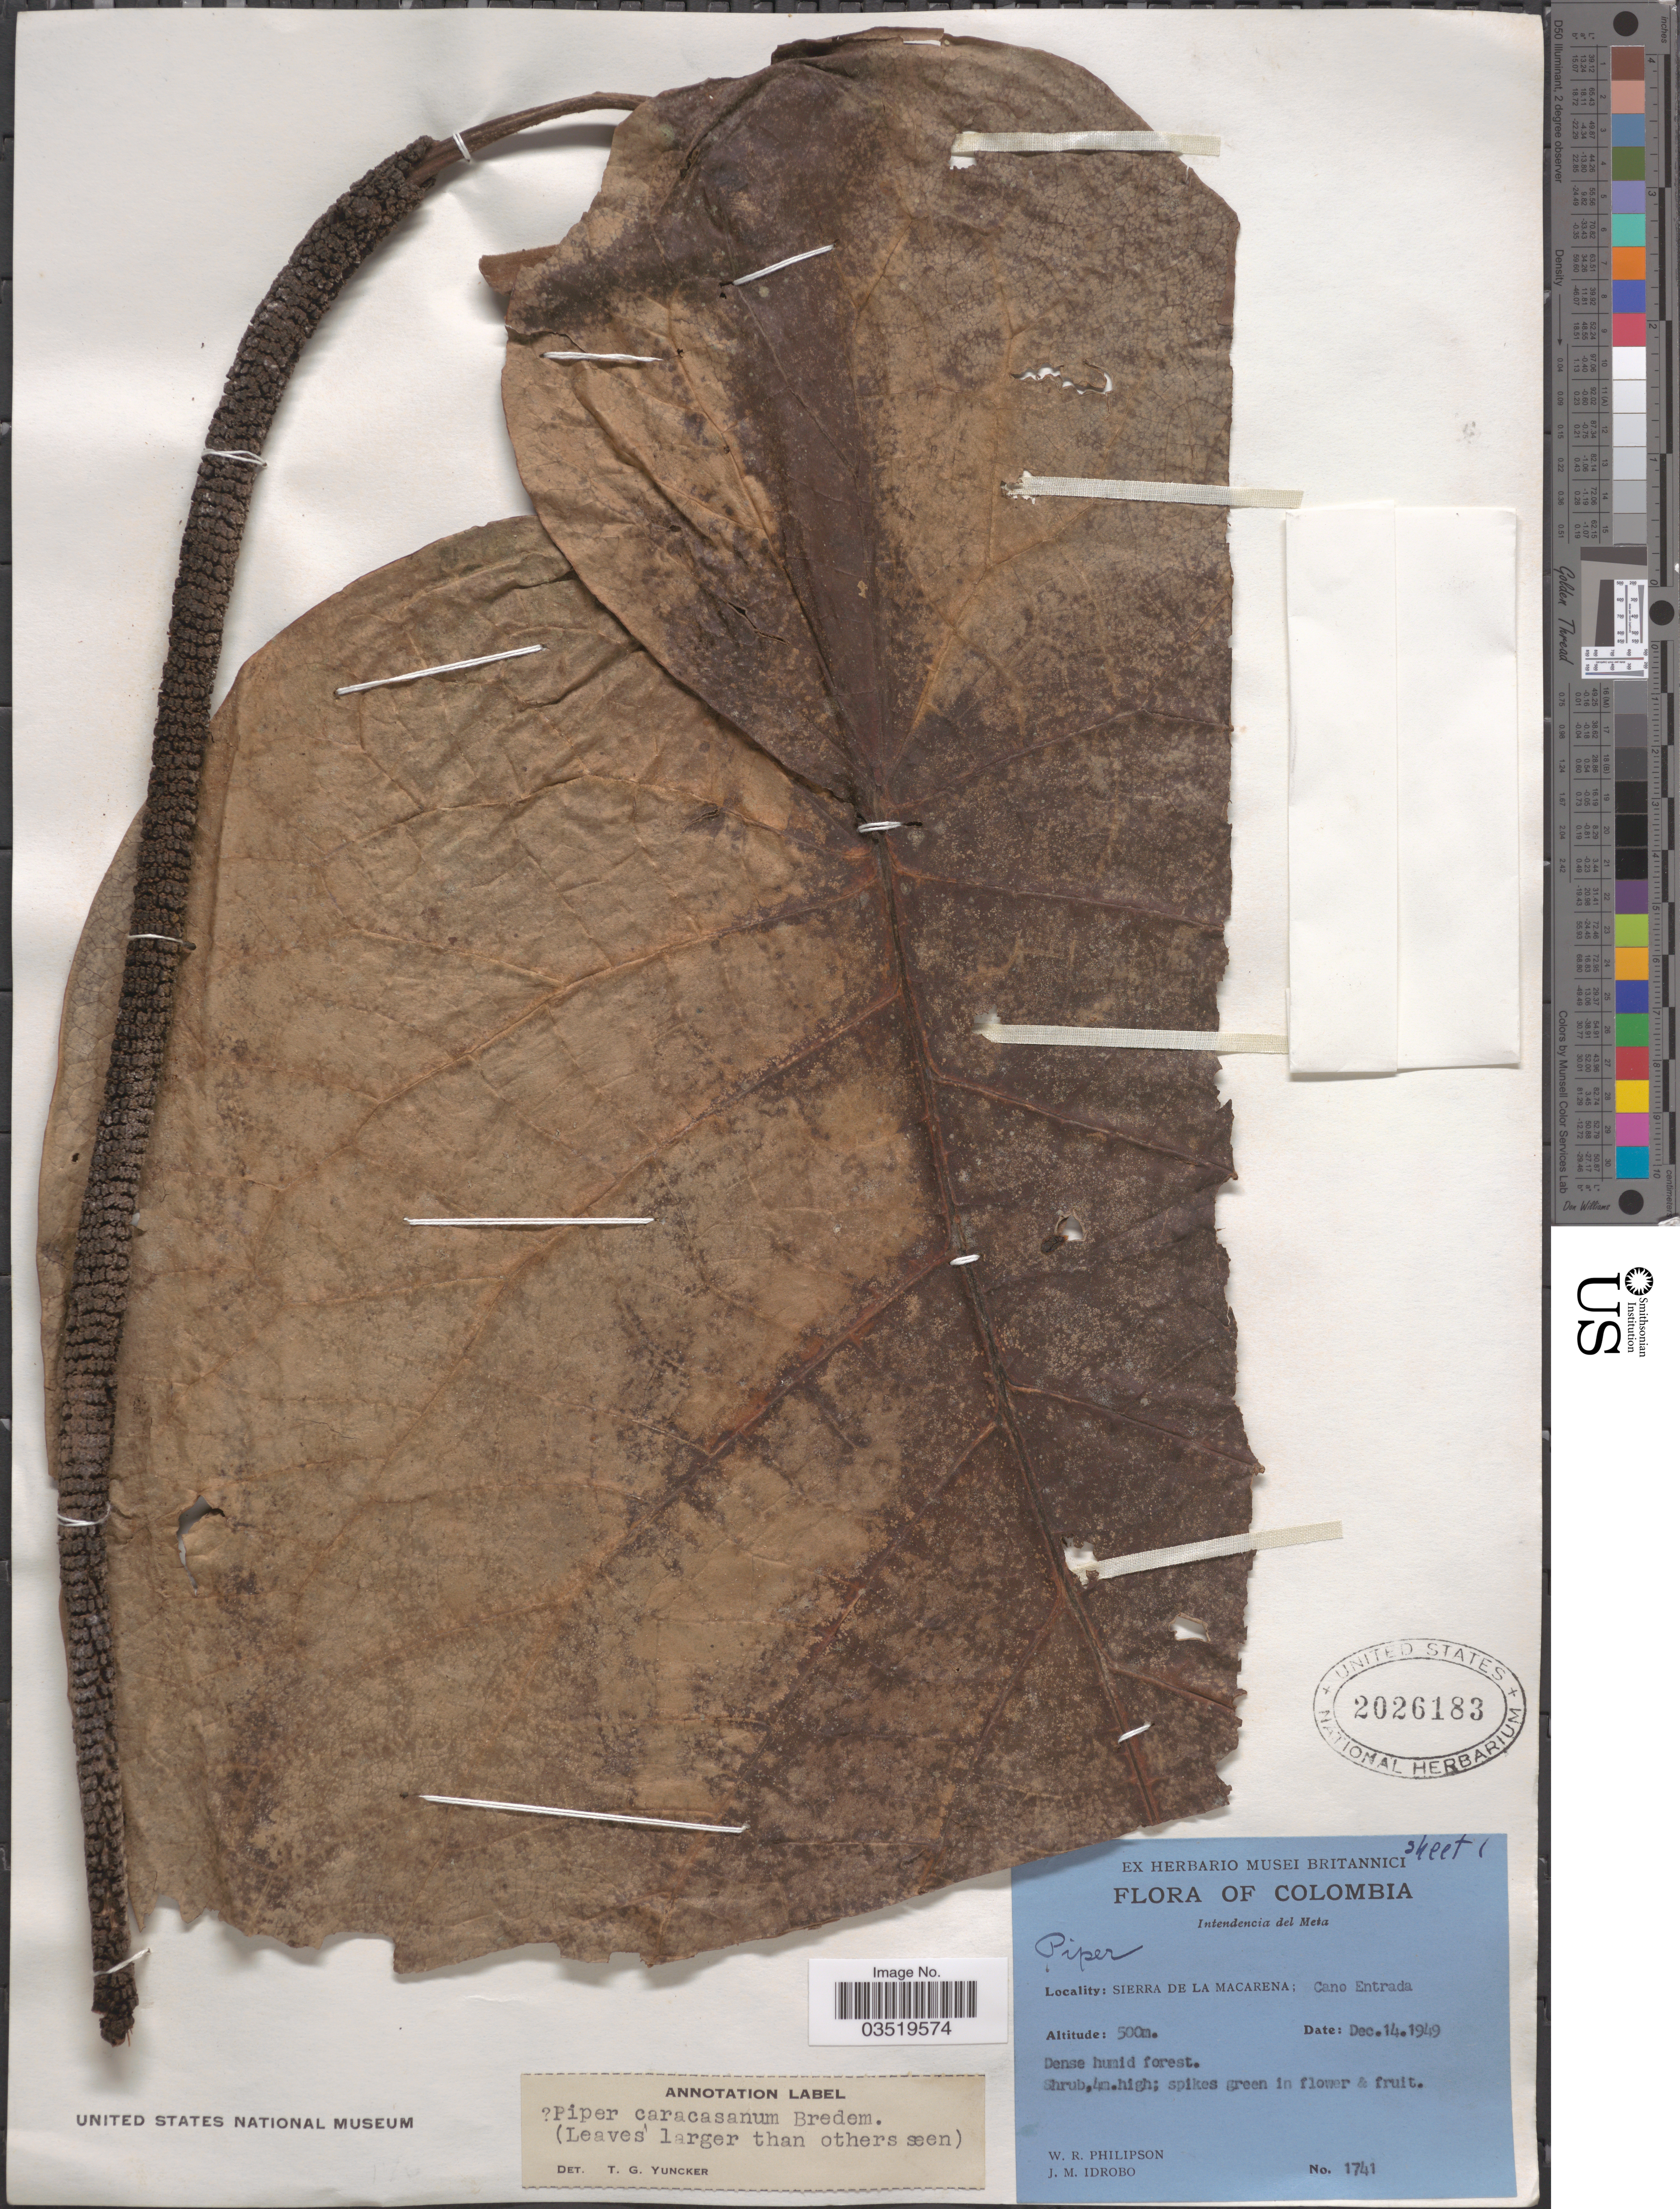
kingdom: Plantae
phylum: Tracheophyta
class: Magnoliopsida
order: Piperales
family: Piperaceae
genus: Piper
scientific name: Piper caracasanum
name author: Bredem. ex Link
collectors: W. R. Philipson & J. M. Idrobo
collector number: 1741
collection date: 1949-12-14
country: Colombia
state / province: Meta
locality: Intendencia del Meta. Sierra de La Macarena; Cano Entrada.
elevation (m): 500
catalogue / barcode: US 2026183